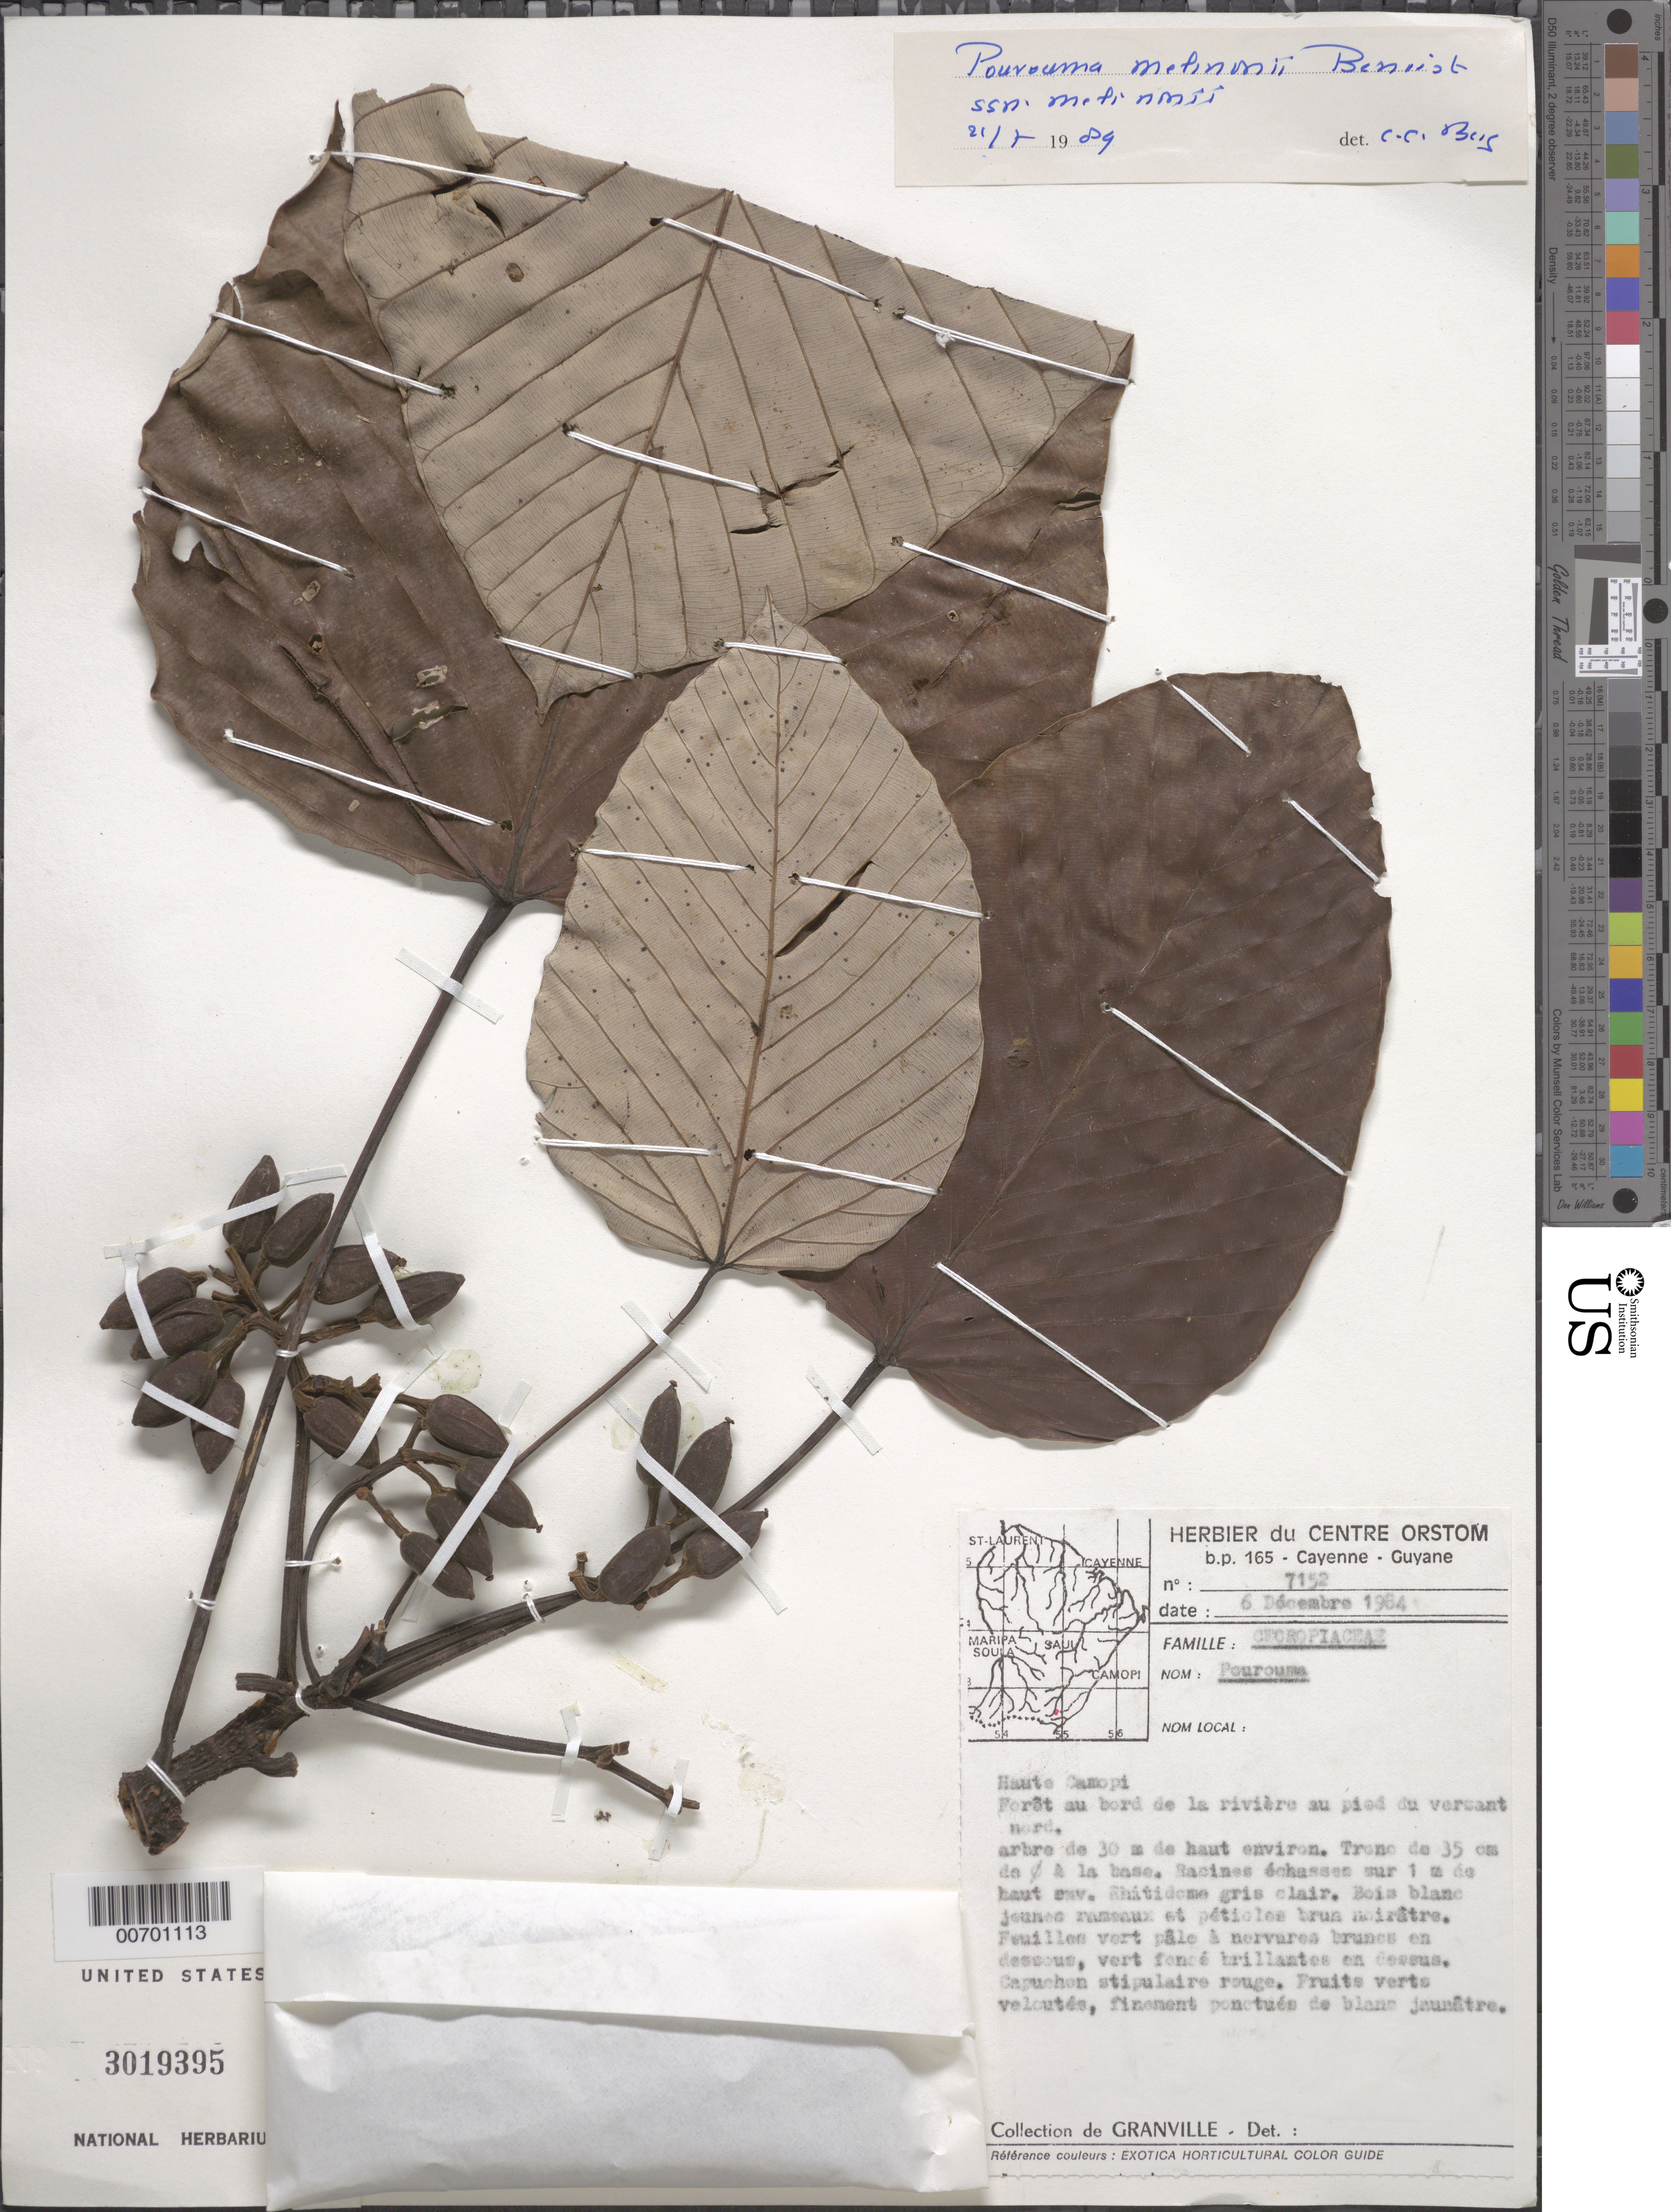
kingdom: Plantae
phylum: Tracheophyta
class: Magnoliopsida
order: Rosales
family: Urticaceae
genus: Pourouma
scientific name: Pourouma melinonii subsp. melinonii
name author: Benoist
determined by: Berg, C. C.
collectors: J.-J. de Granville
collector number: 7152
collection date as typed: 6-Dec-84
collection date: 1984-12-06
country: French Guiana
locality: Mont Belvédère, haute Camopi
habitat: Forêt au bord de la riviere au pied du versant nord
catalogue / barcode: US 3019395